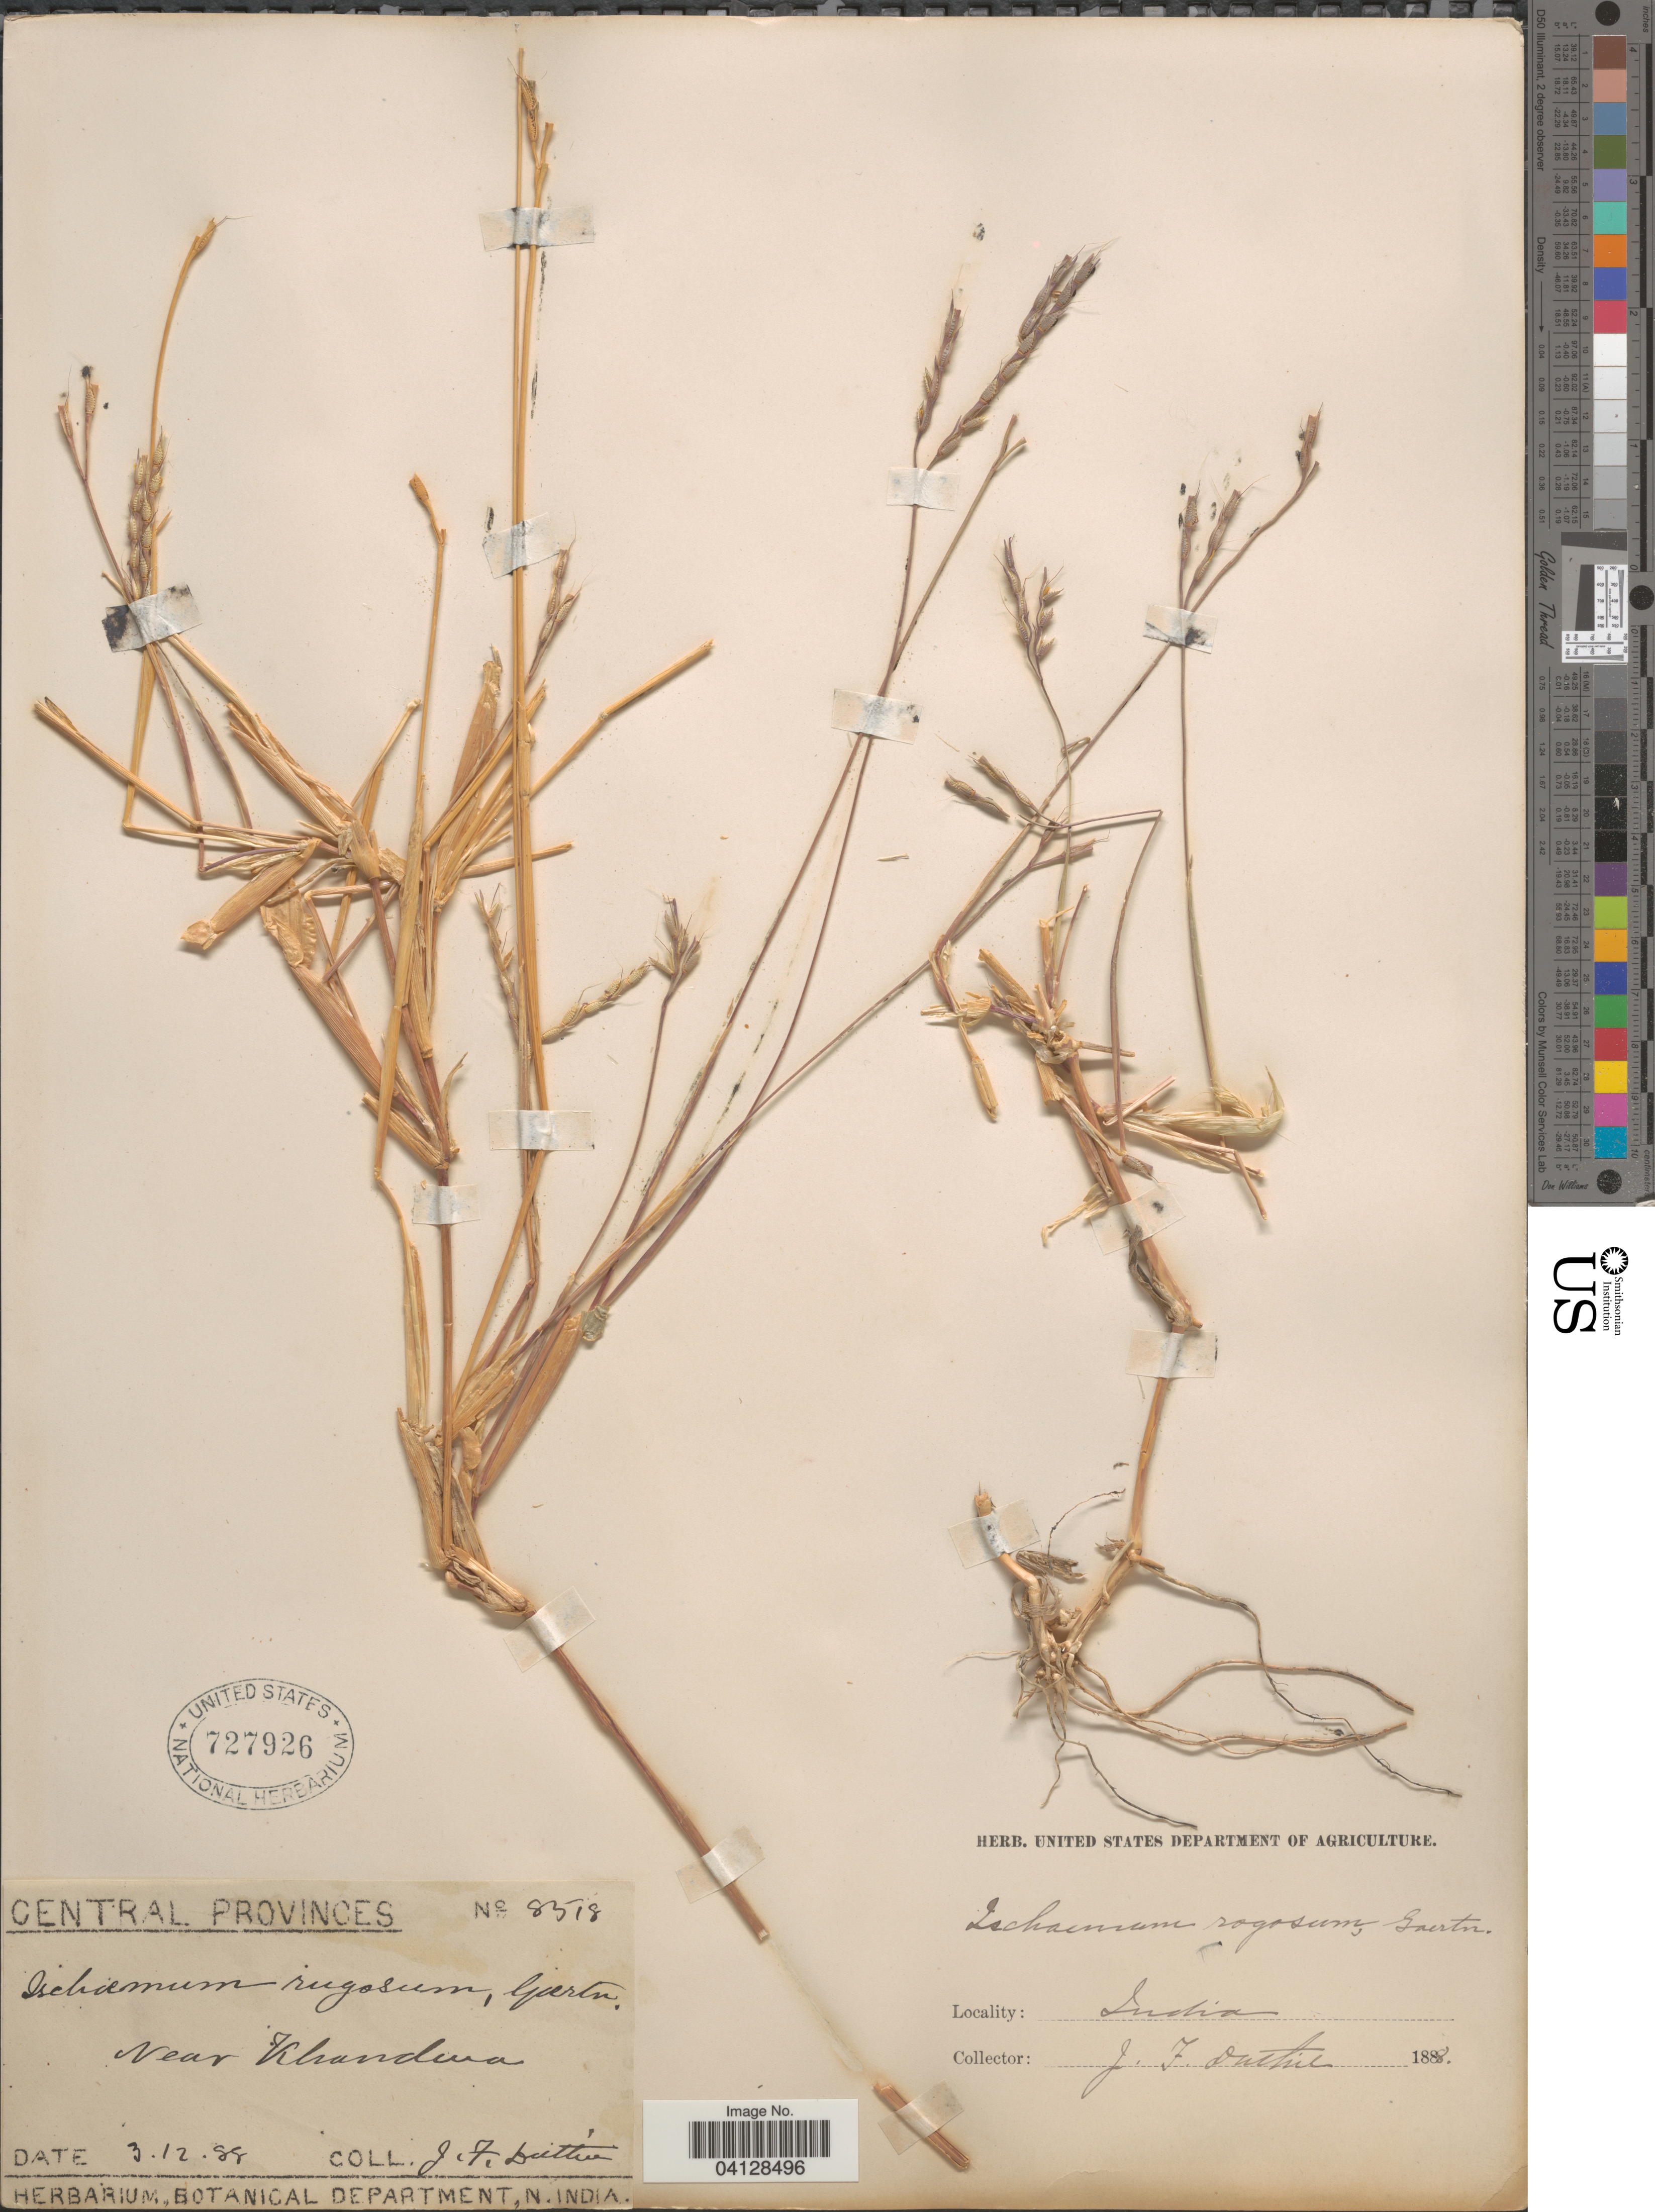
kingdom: Plantae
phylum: Tracheophyta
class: Liliopsida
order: Poales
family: Poaceae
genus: Ischaemum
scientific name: Ischaemum rugosum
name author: Salisb.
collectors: J. F. Duthie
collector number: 8518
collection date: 1888-12-03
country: India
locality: Central Provinces. Near Khandura.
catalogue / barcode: US 727926